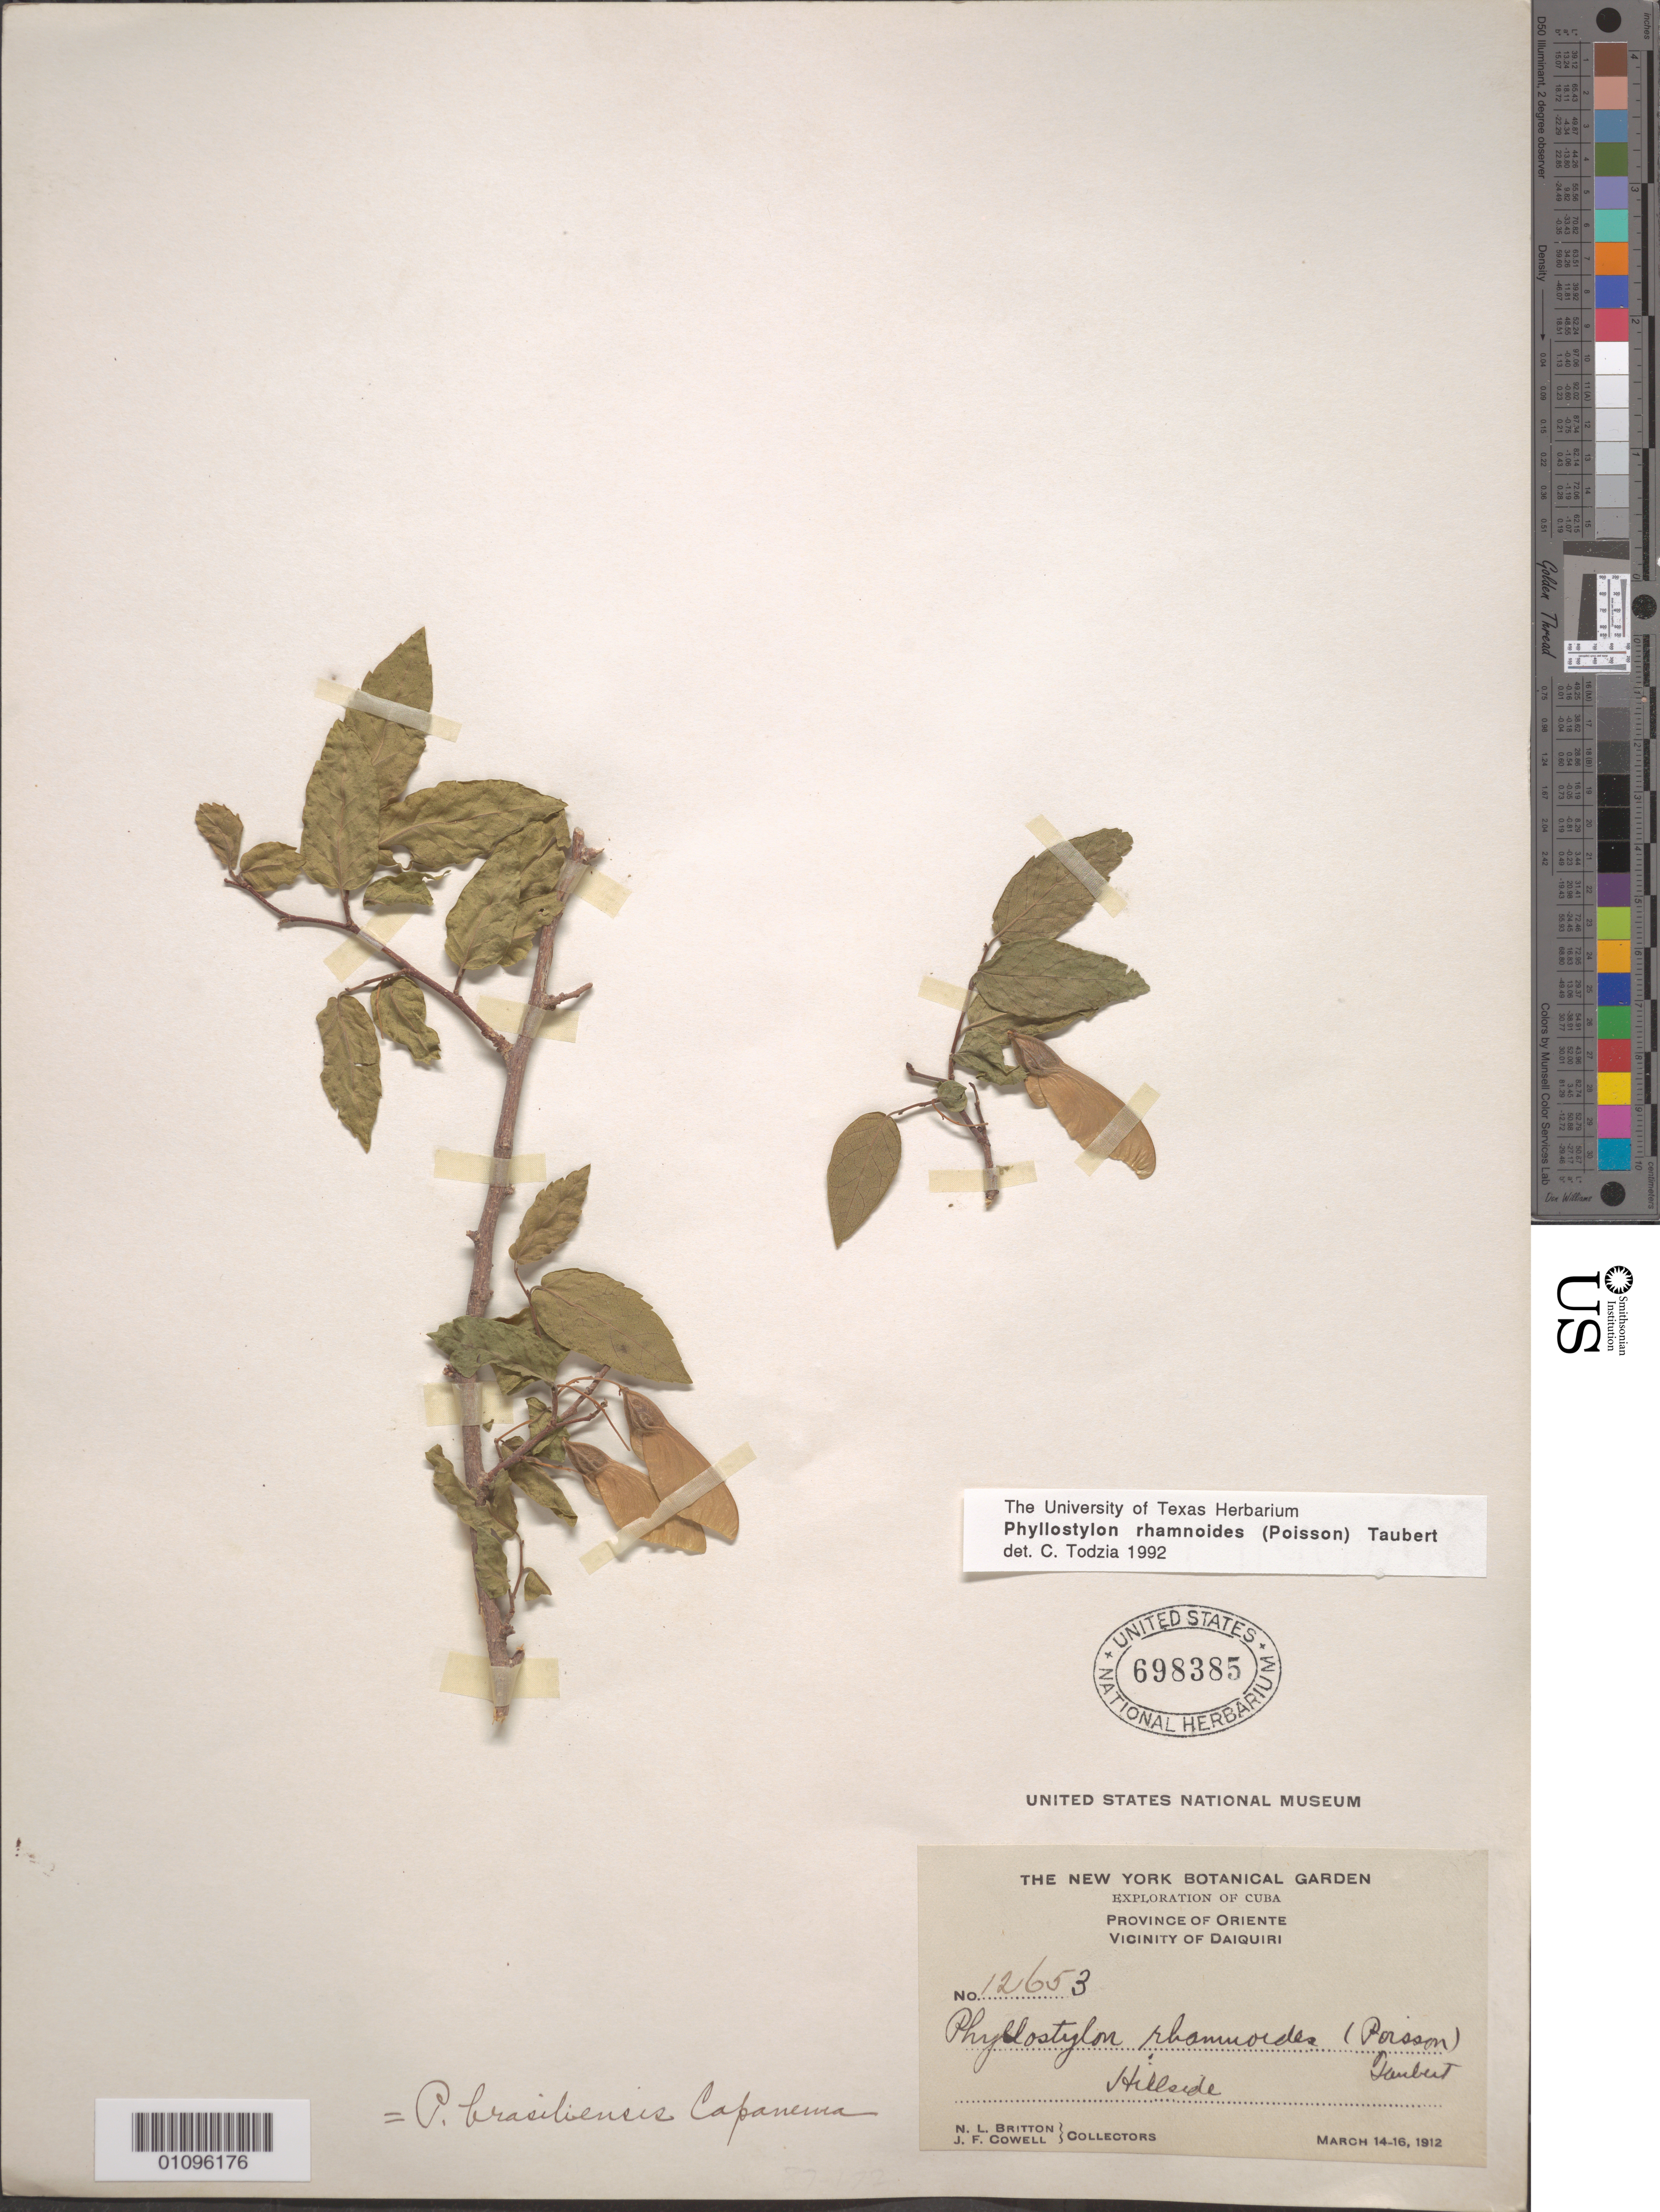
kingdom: Plantae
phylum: Tracheophyta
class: Magnoliopsida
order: Rosales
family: Ulmaceae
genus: Phyllostylon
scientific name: Phyllostylon rhamnoides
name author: (J. Poiss.) Taub.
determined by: Todzia, C. A., (TEX), University of Texas Austin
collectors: N. Britton & J. F. Cowell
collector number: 12653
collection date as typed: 14 Mar 1912 to 16 Mar 1912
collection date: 1912-03-14/1912-03-16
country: Cuba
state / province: Oriente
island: Cuba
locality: Daiquiri vicinity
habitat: Hillside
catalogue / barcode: US 698385